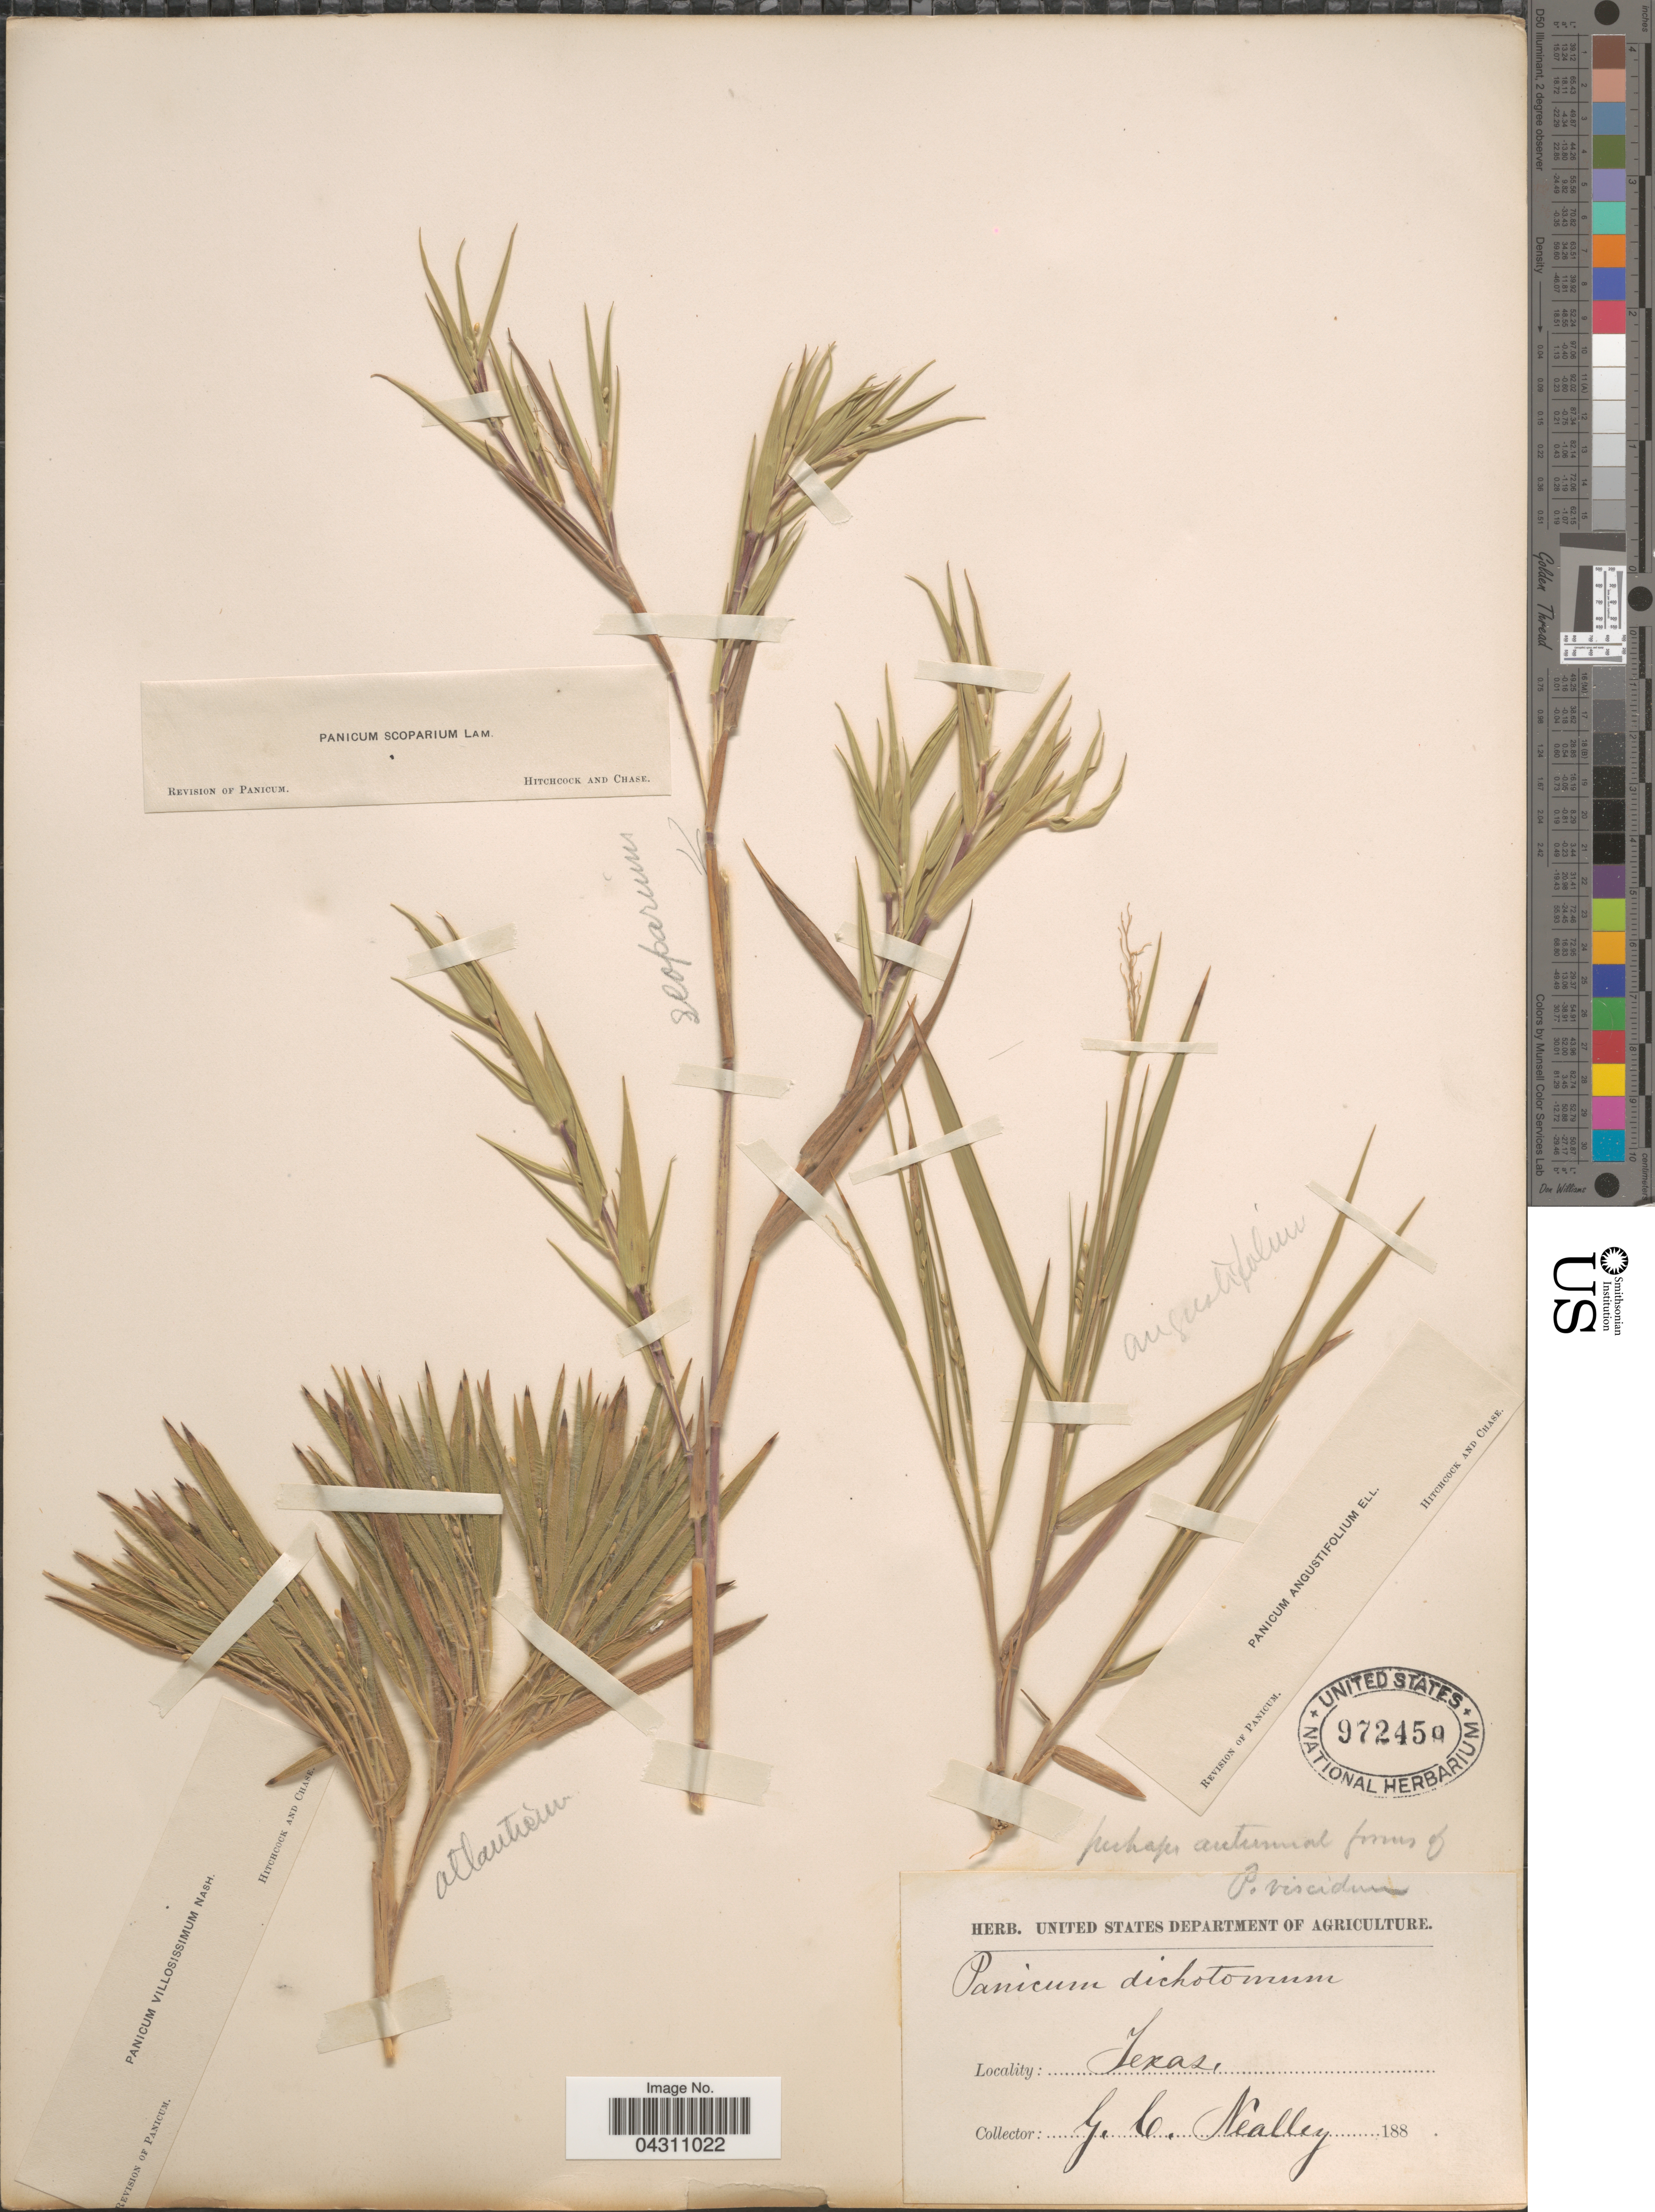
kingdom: Plantae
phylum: Tracheophyta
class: Liliopsida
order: Poales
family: Poaceae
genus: Dichanthelium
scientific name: Dichanthelium scoparium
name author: (Lam.) Gould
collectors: G. Neally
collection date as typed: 188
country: United States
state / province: Texas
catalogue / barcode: US 972450